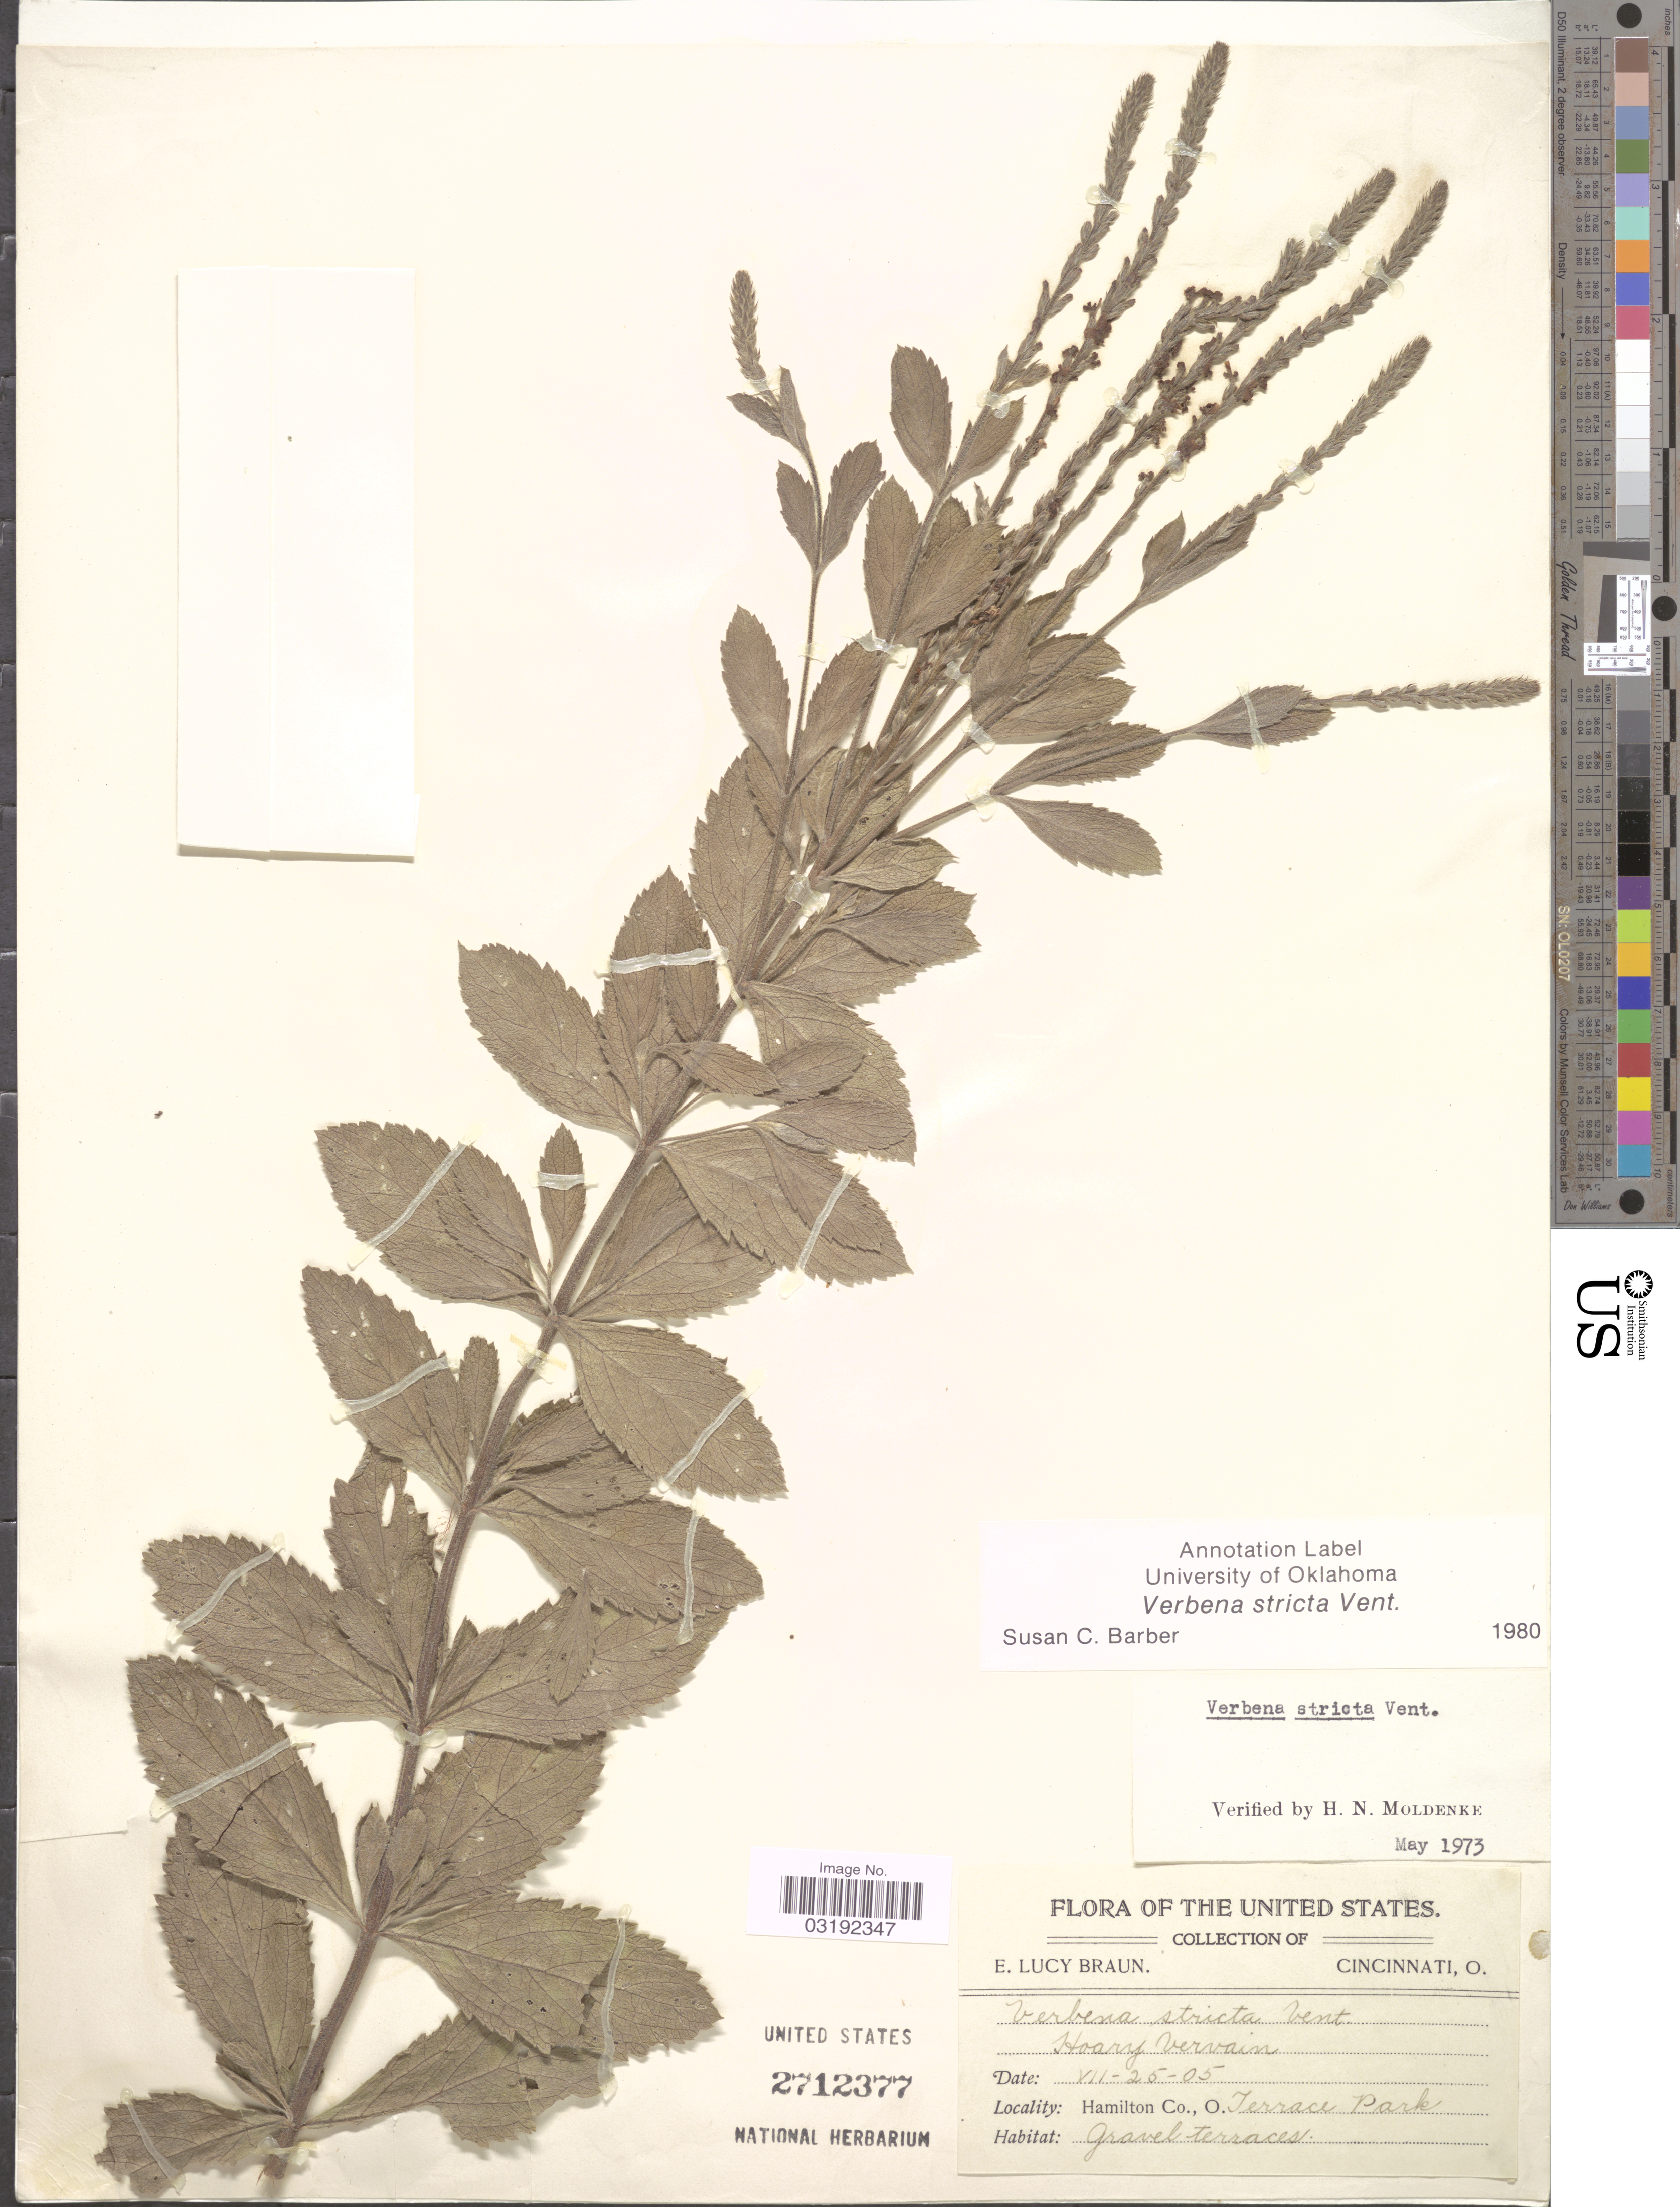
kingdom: Plantae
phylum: Tracheophyta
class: Magnoliopsida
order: Lamiales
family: Verbenaceae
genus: Verbena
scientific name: Verbena stricta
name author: Vent.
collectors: E. L. Braun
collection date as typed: Transcribed d/m/y: 25/7/5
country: United States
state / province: Ohio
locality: Hamilton Co., O. Terrace Park.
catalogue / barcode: US 2712377